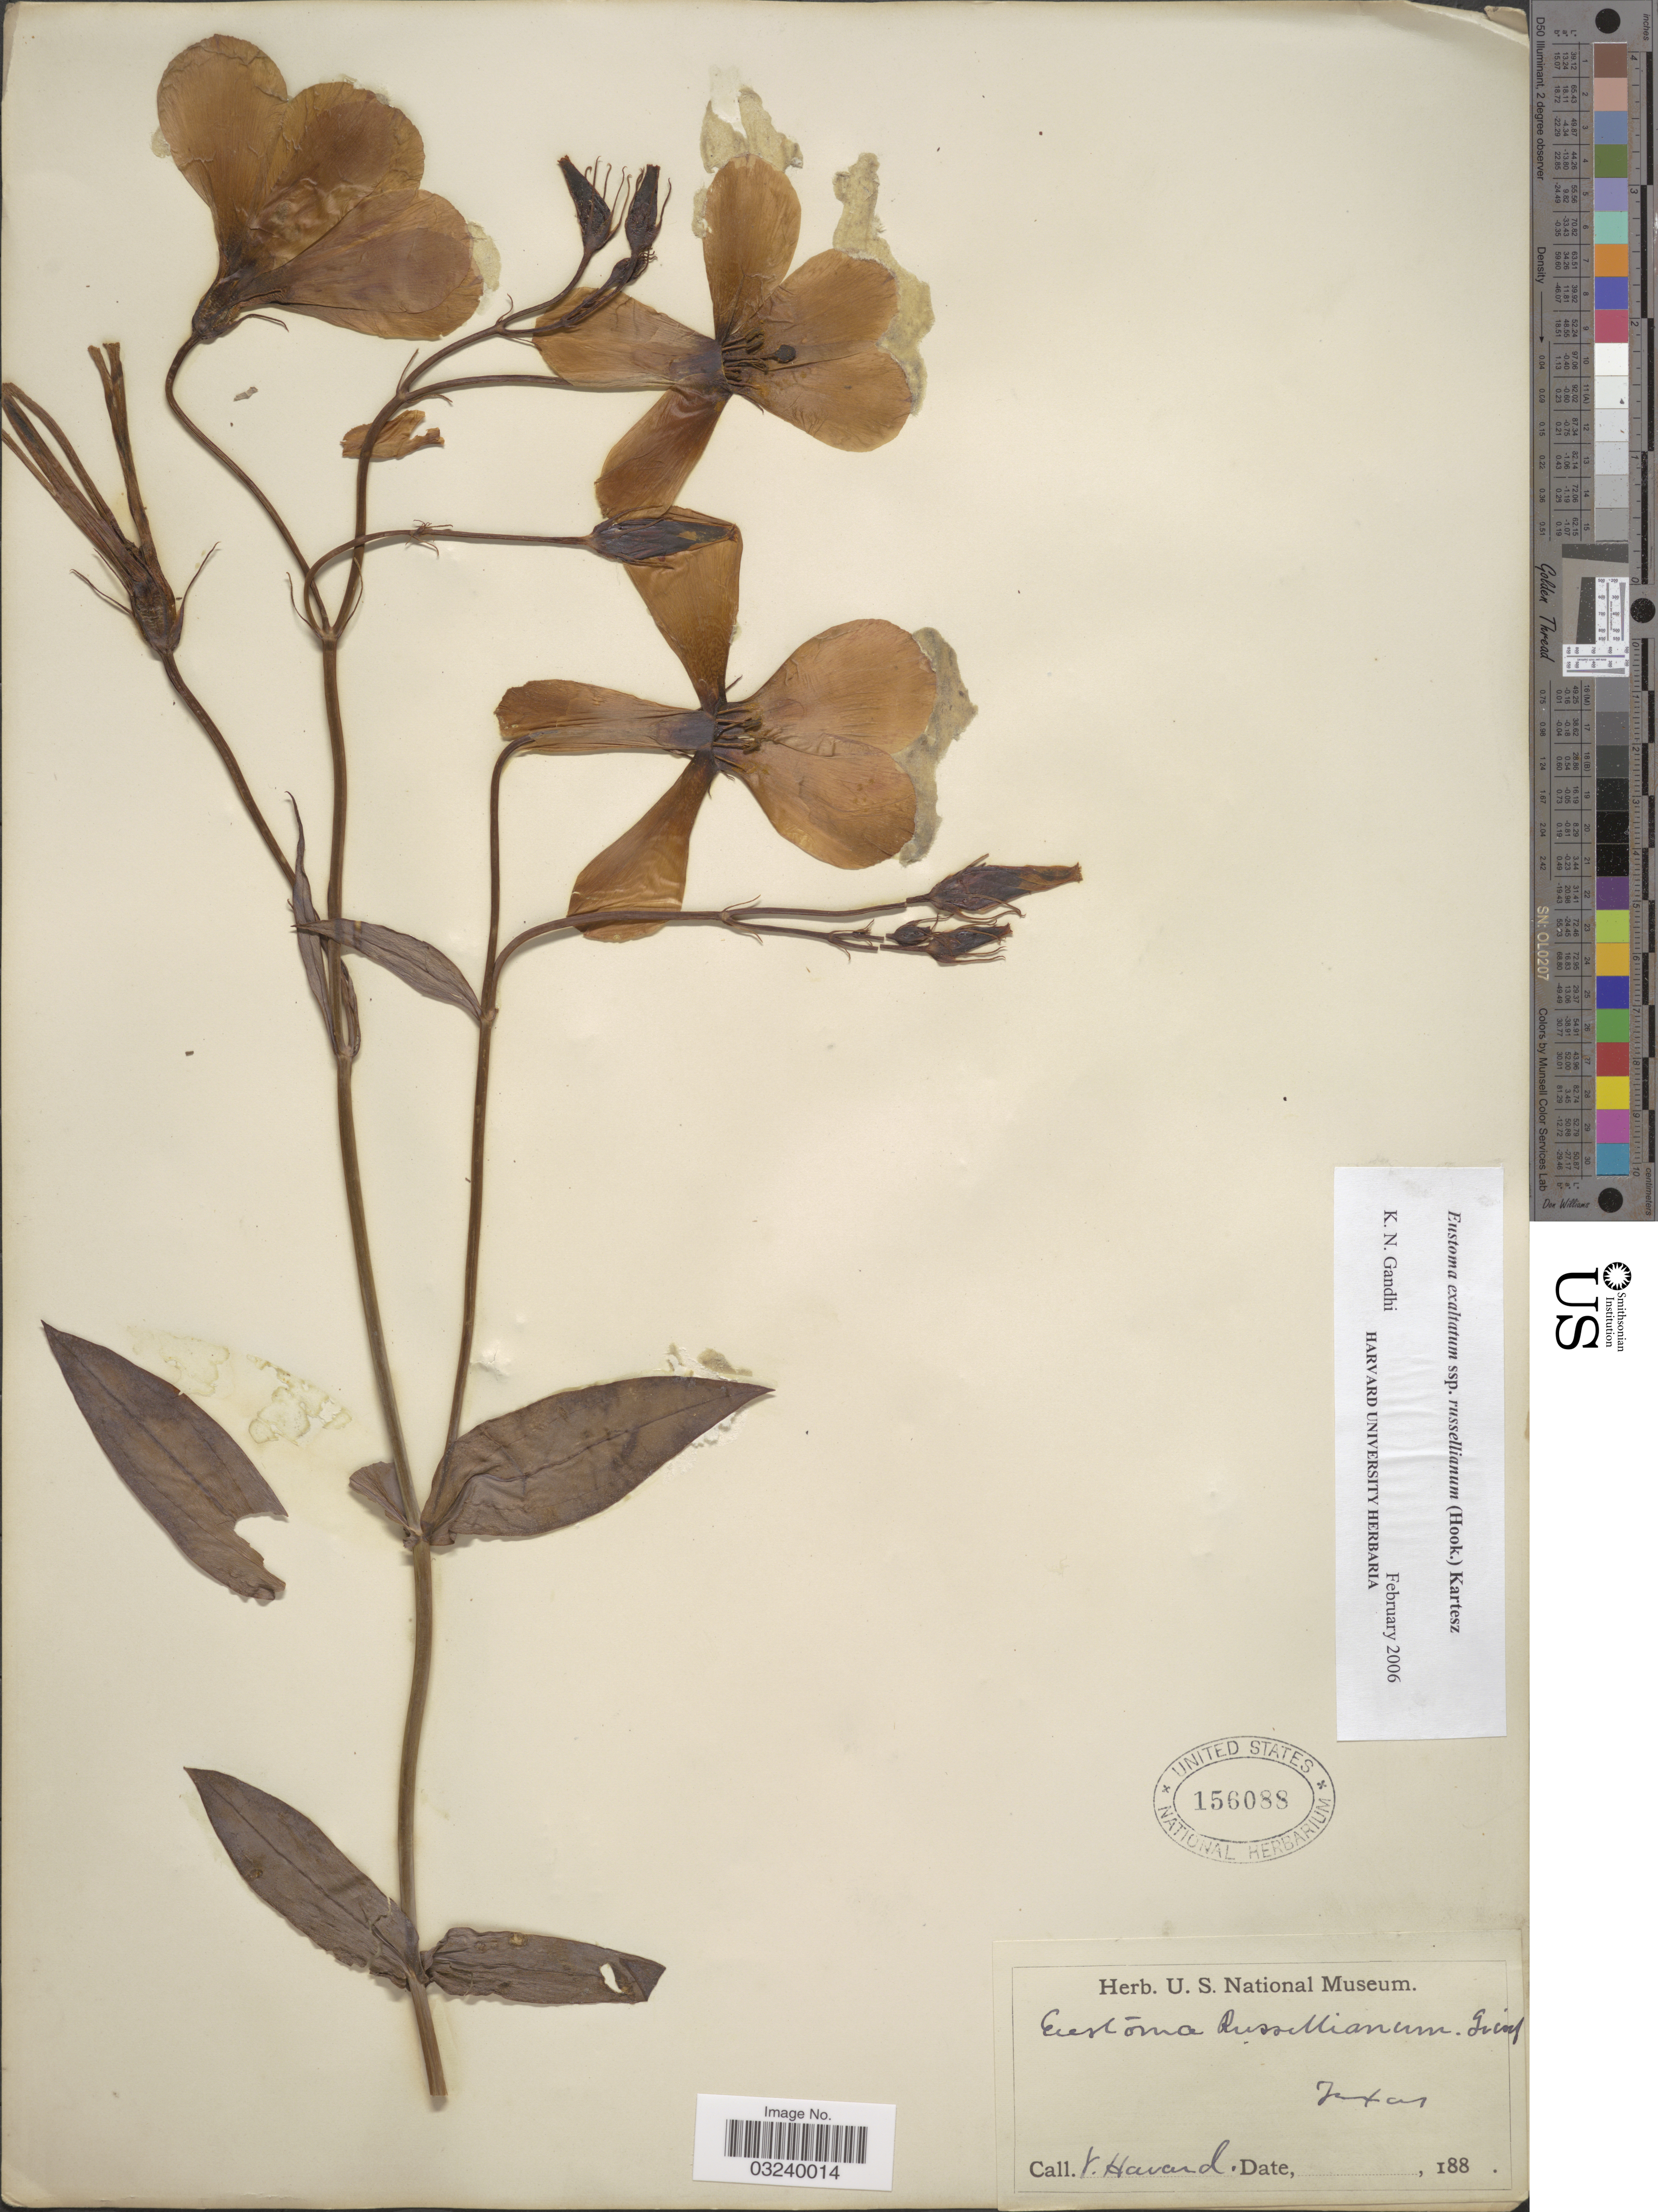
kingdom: Plantae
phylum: Tracheophyta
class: Magnoliopsida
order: Gentianales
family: Gentianaceae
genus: Eustoma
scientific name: Eustoma grandiflorum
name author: (Raf.) Shinners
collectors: V. Havard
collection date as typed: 188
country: United States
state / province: Texas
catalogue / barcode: US 156088